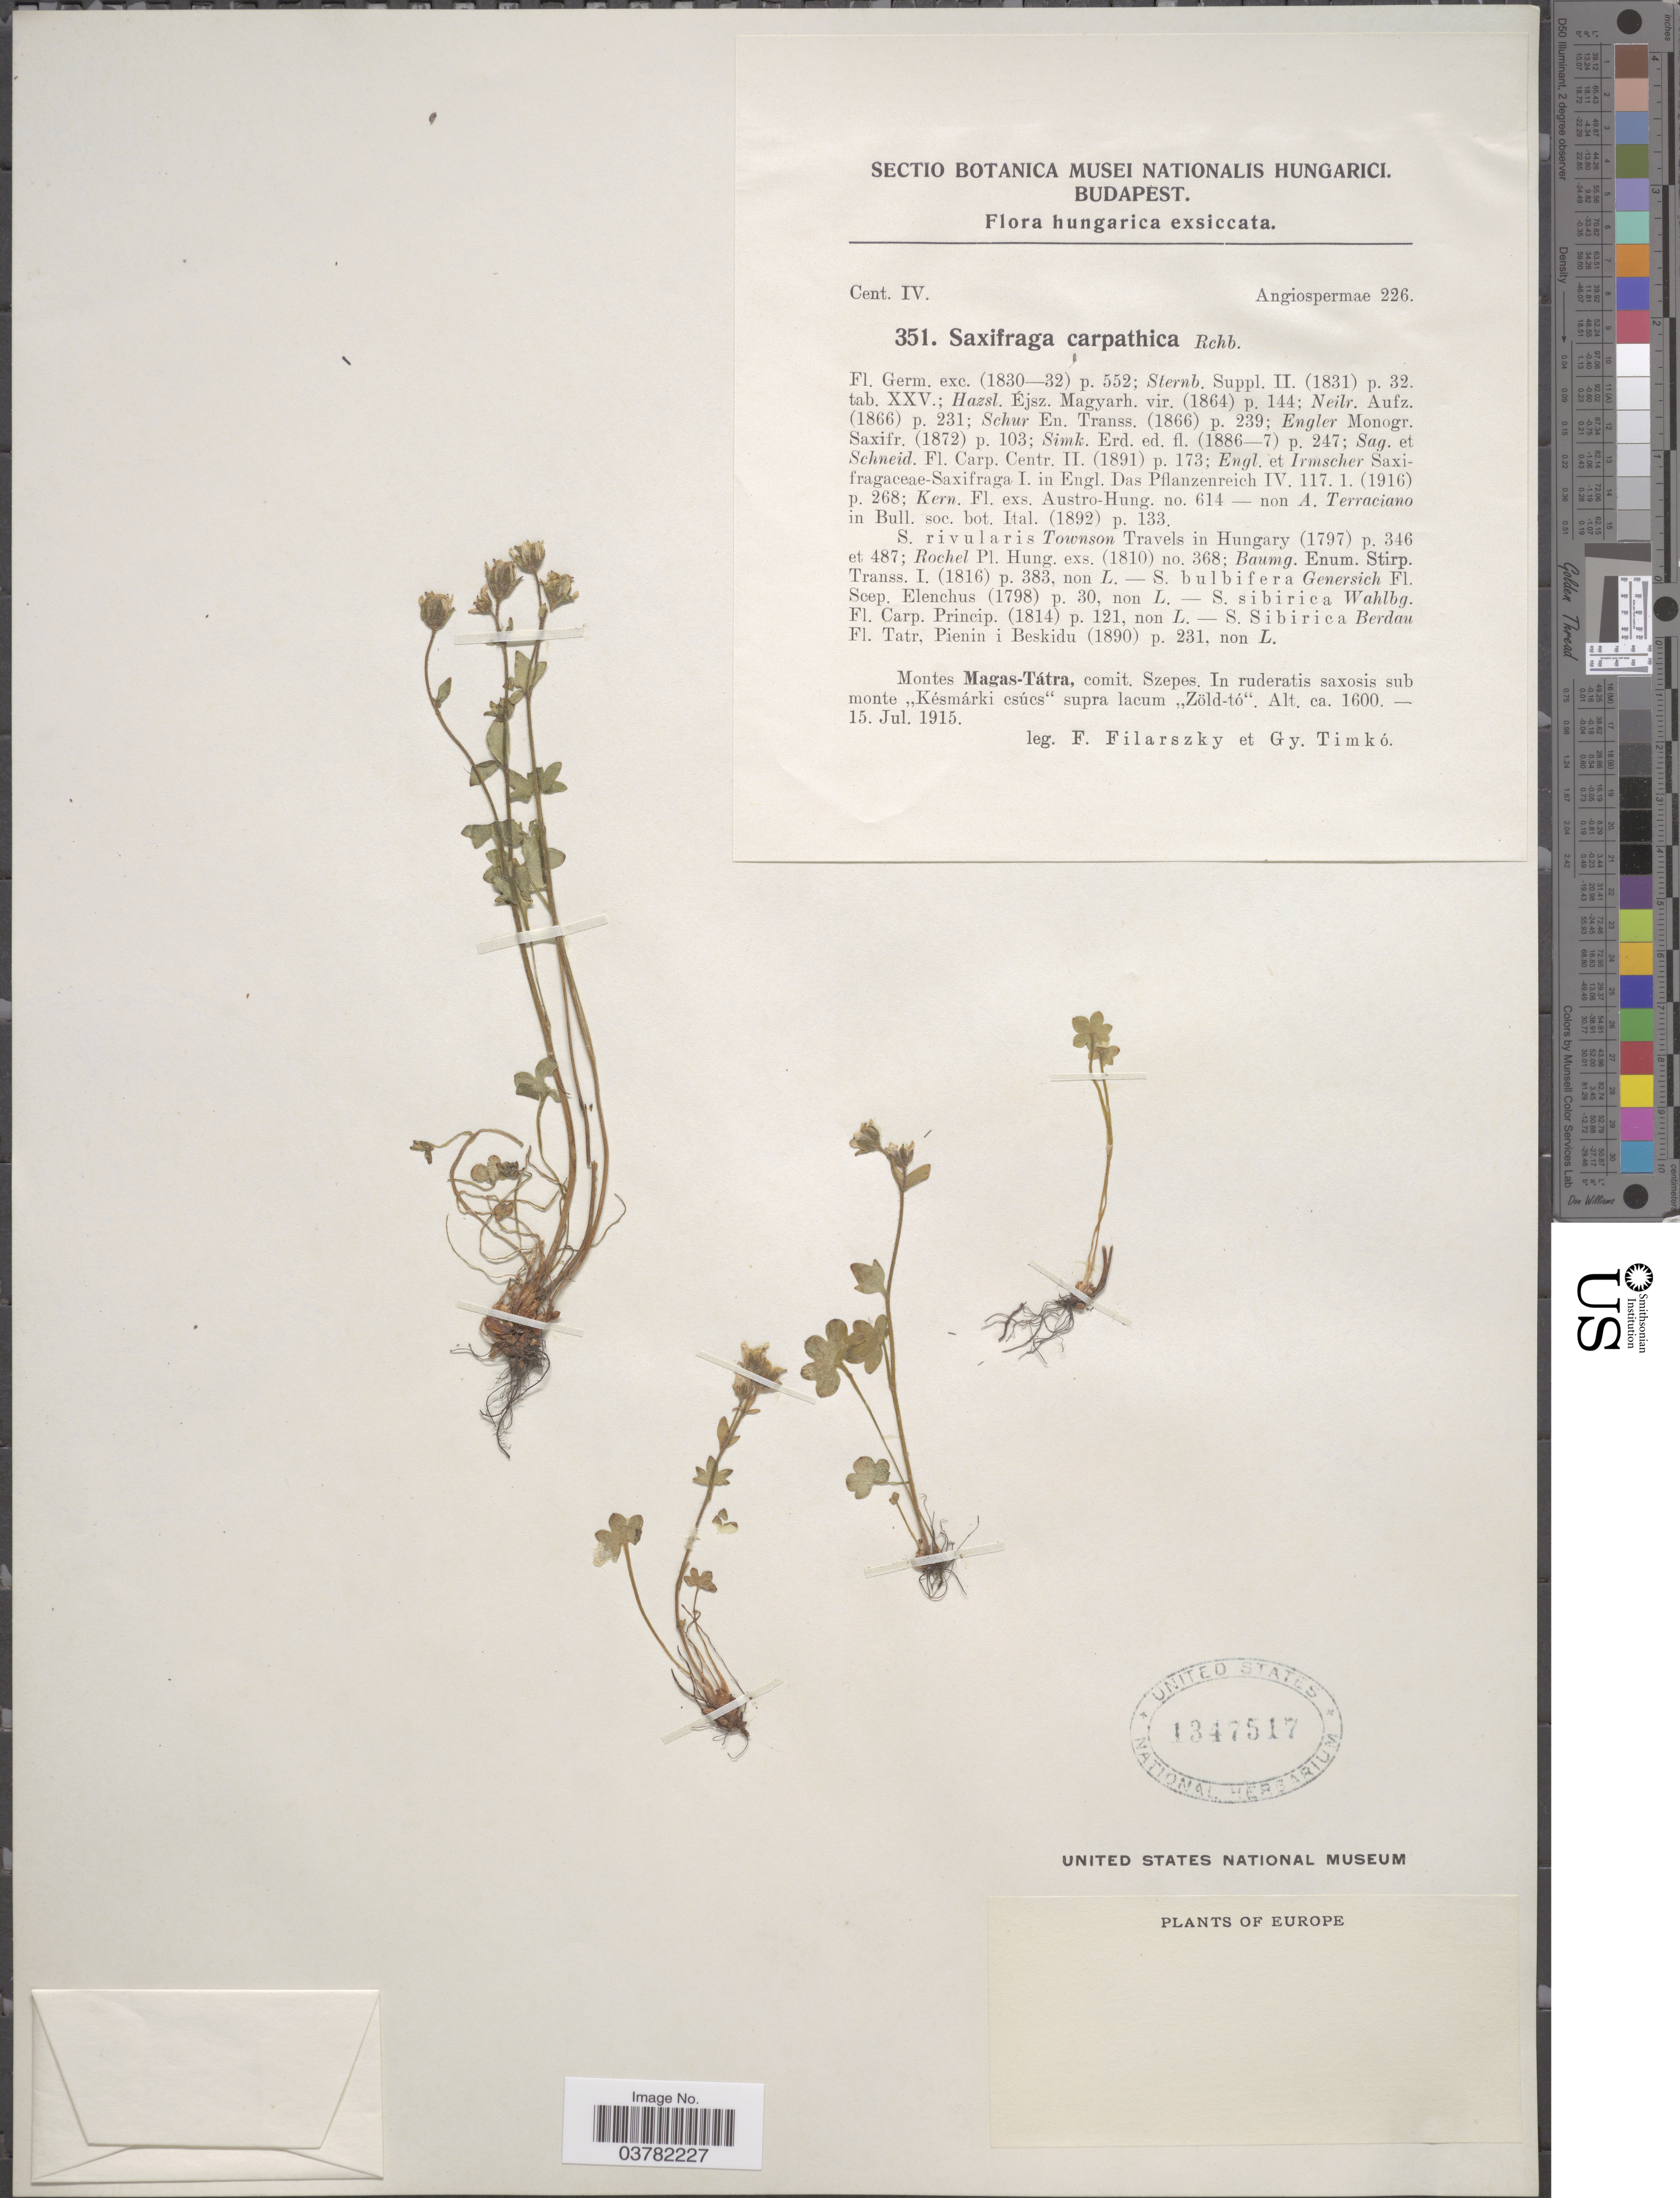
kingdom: Plantae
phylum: Tracheophyta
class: Magnoliopsida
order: Saxifragales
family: Saxifragaceae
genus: Saxifraga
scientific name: Saxifraga carpatica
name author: Sternb.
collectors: F. Filarszky & G. Timko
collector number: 351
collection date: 1915-07-15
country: Hungary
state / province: Budapest, Capital District of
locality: Hungarica. Montes Magas-Tátra, comit. Szepes. In ruderatis saxosis sub monte "Késmárki csúcs" supra lacum "Zöld-tó".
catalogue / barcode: US 1347517